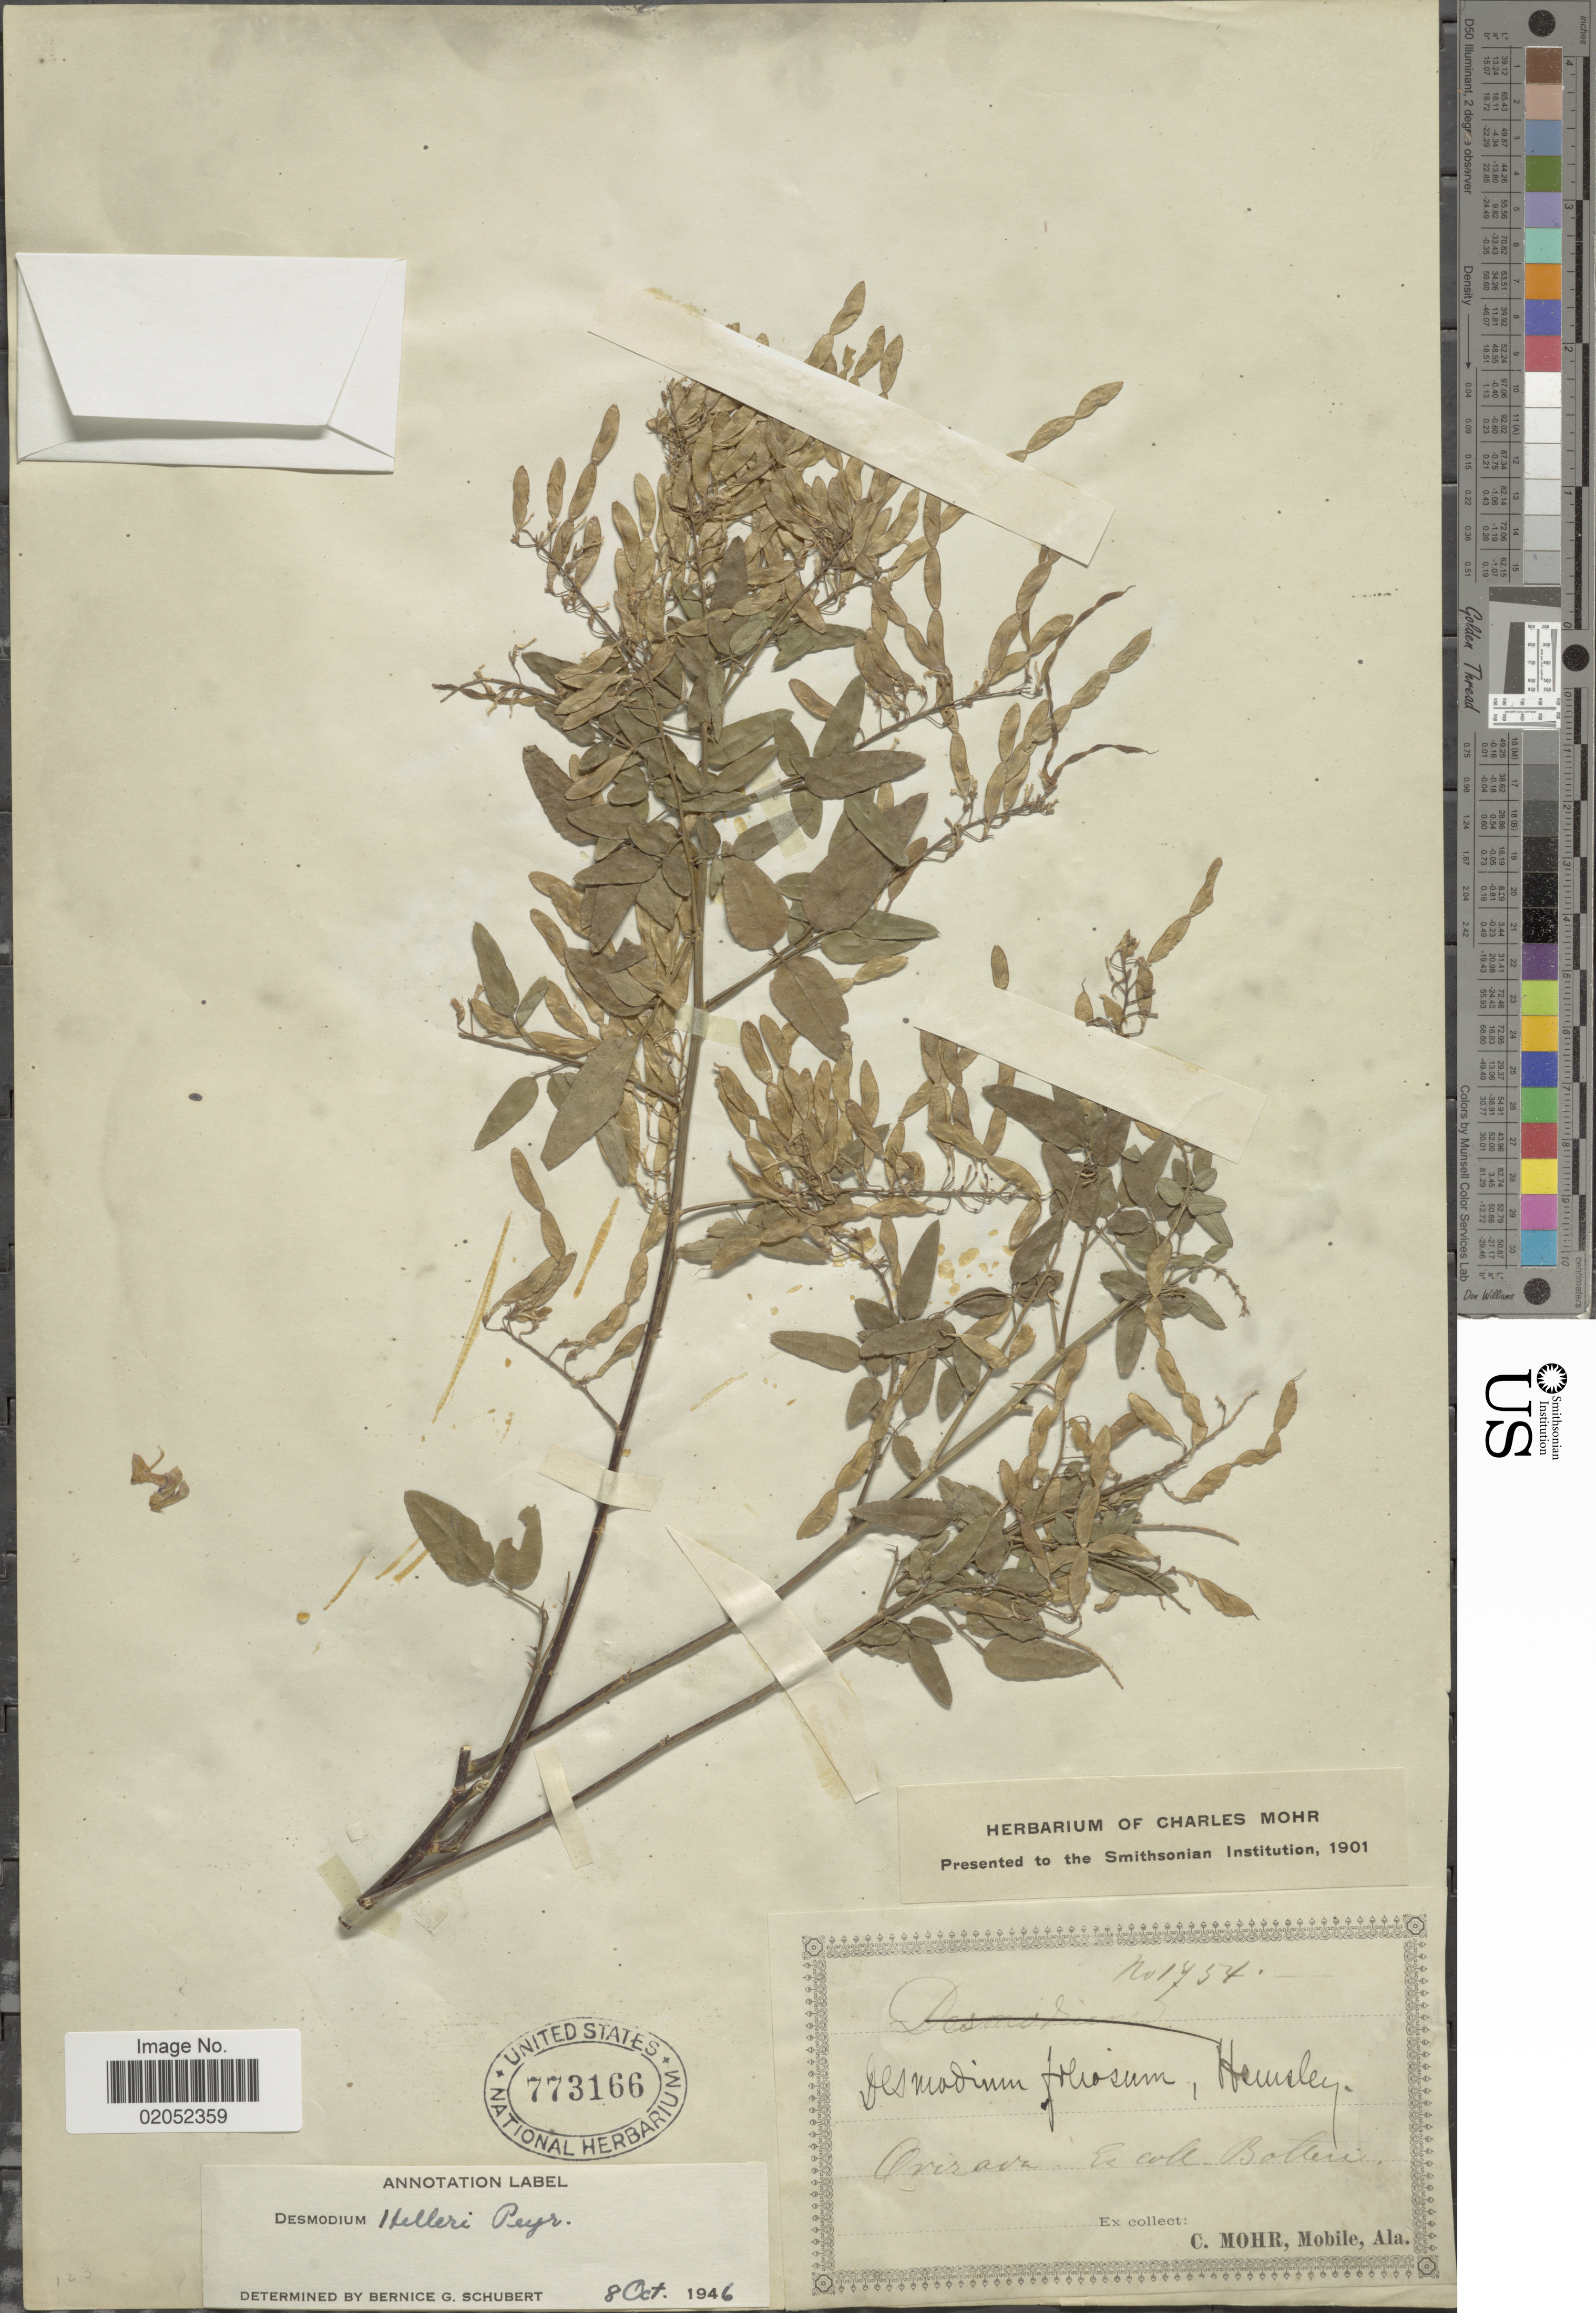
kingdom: Plantae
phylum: Tracheophyta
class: Magnoliopsida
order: Fabales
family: Fabaceae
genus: Desmodium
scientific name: Desmodium helleri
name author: Peyr.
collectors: -. Bolten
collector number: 1754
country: Mexico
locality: Orizaba,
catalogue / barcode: US 773166